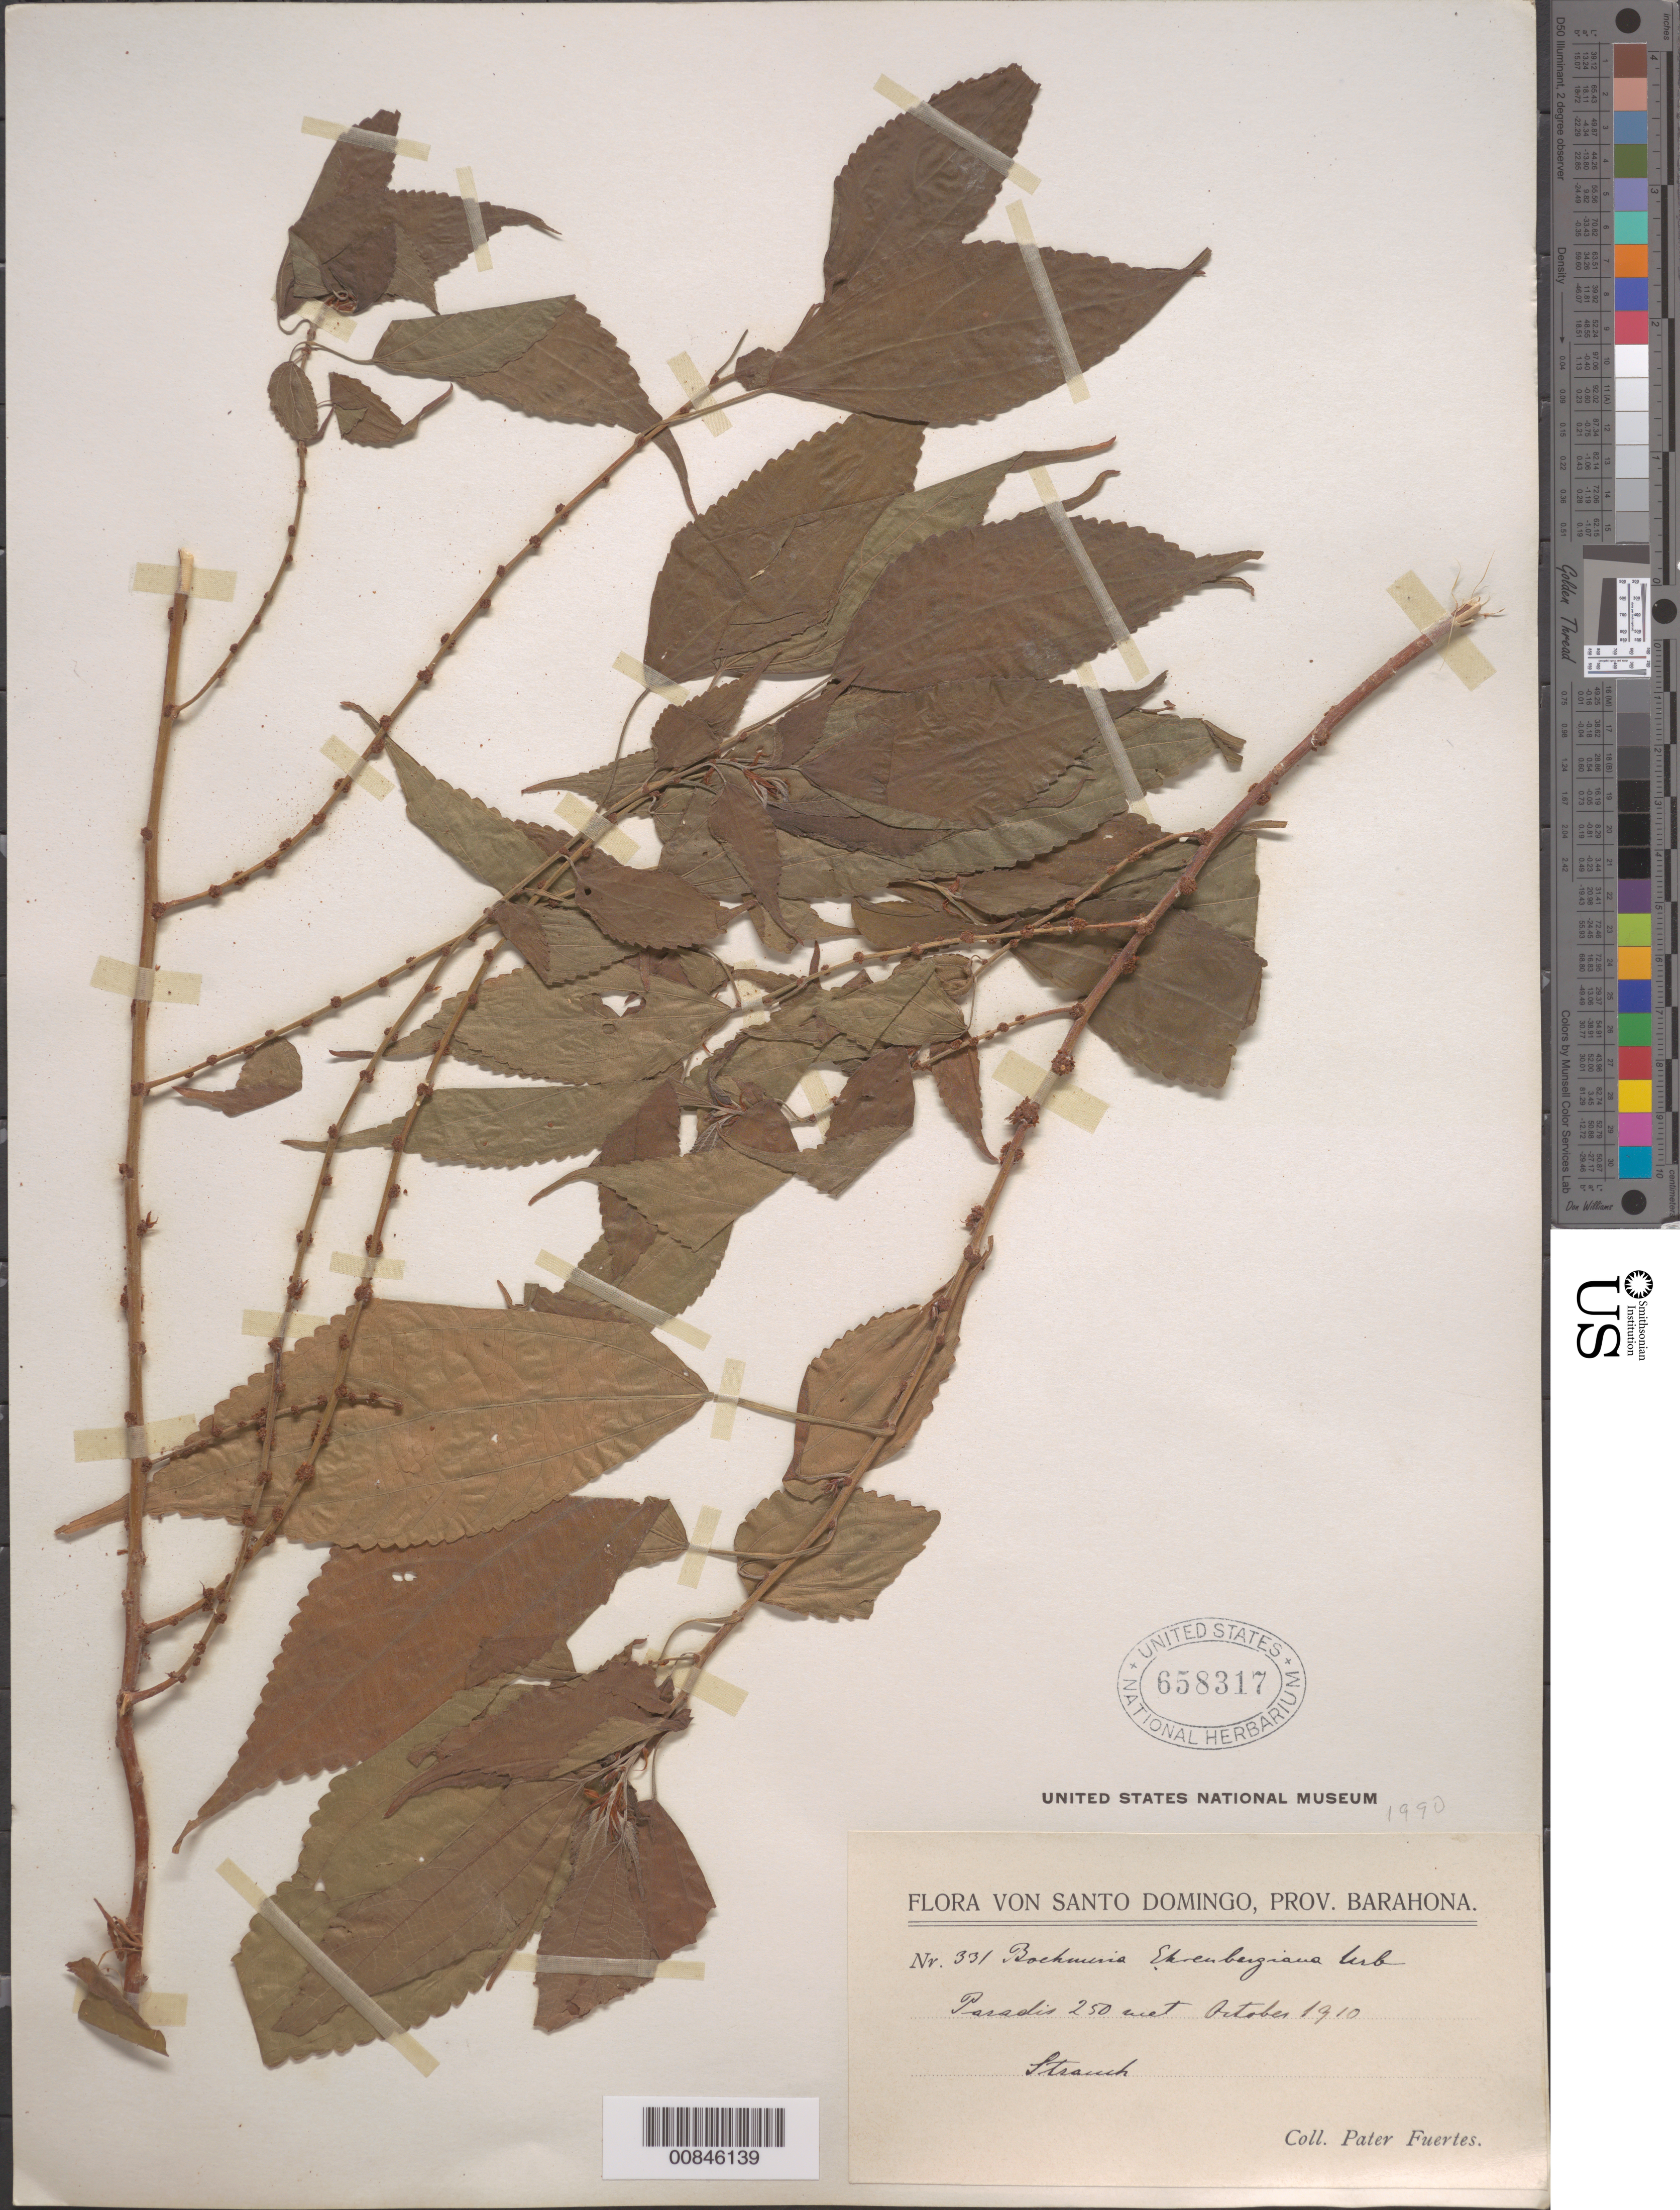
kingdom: Plantae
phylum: Tracheophyta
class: Magnoliopsida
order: Rosales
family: Urticaceae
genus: Boehmeria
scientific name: Boehmeria ehrenbergiana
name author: Urb.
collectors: M. D. Fuertes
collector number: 331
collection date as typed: Oct 1910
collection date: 1910-10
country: Dominican Republic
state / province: Barahona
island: Hispaniola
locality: Paradis.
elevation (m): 250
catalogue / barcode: US 658317